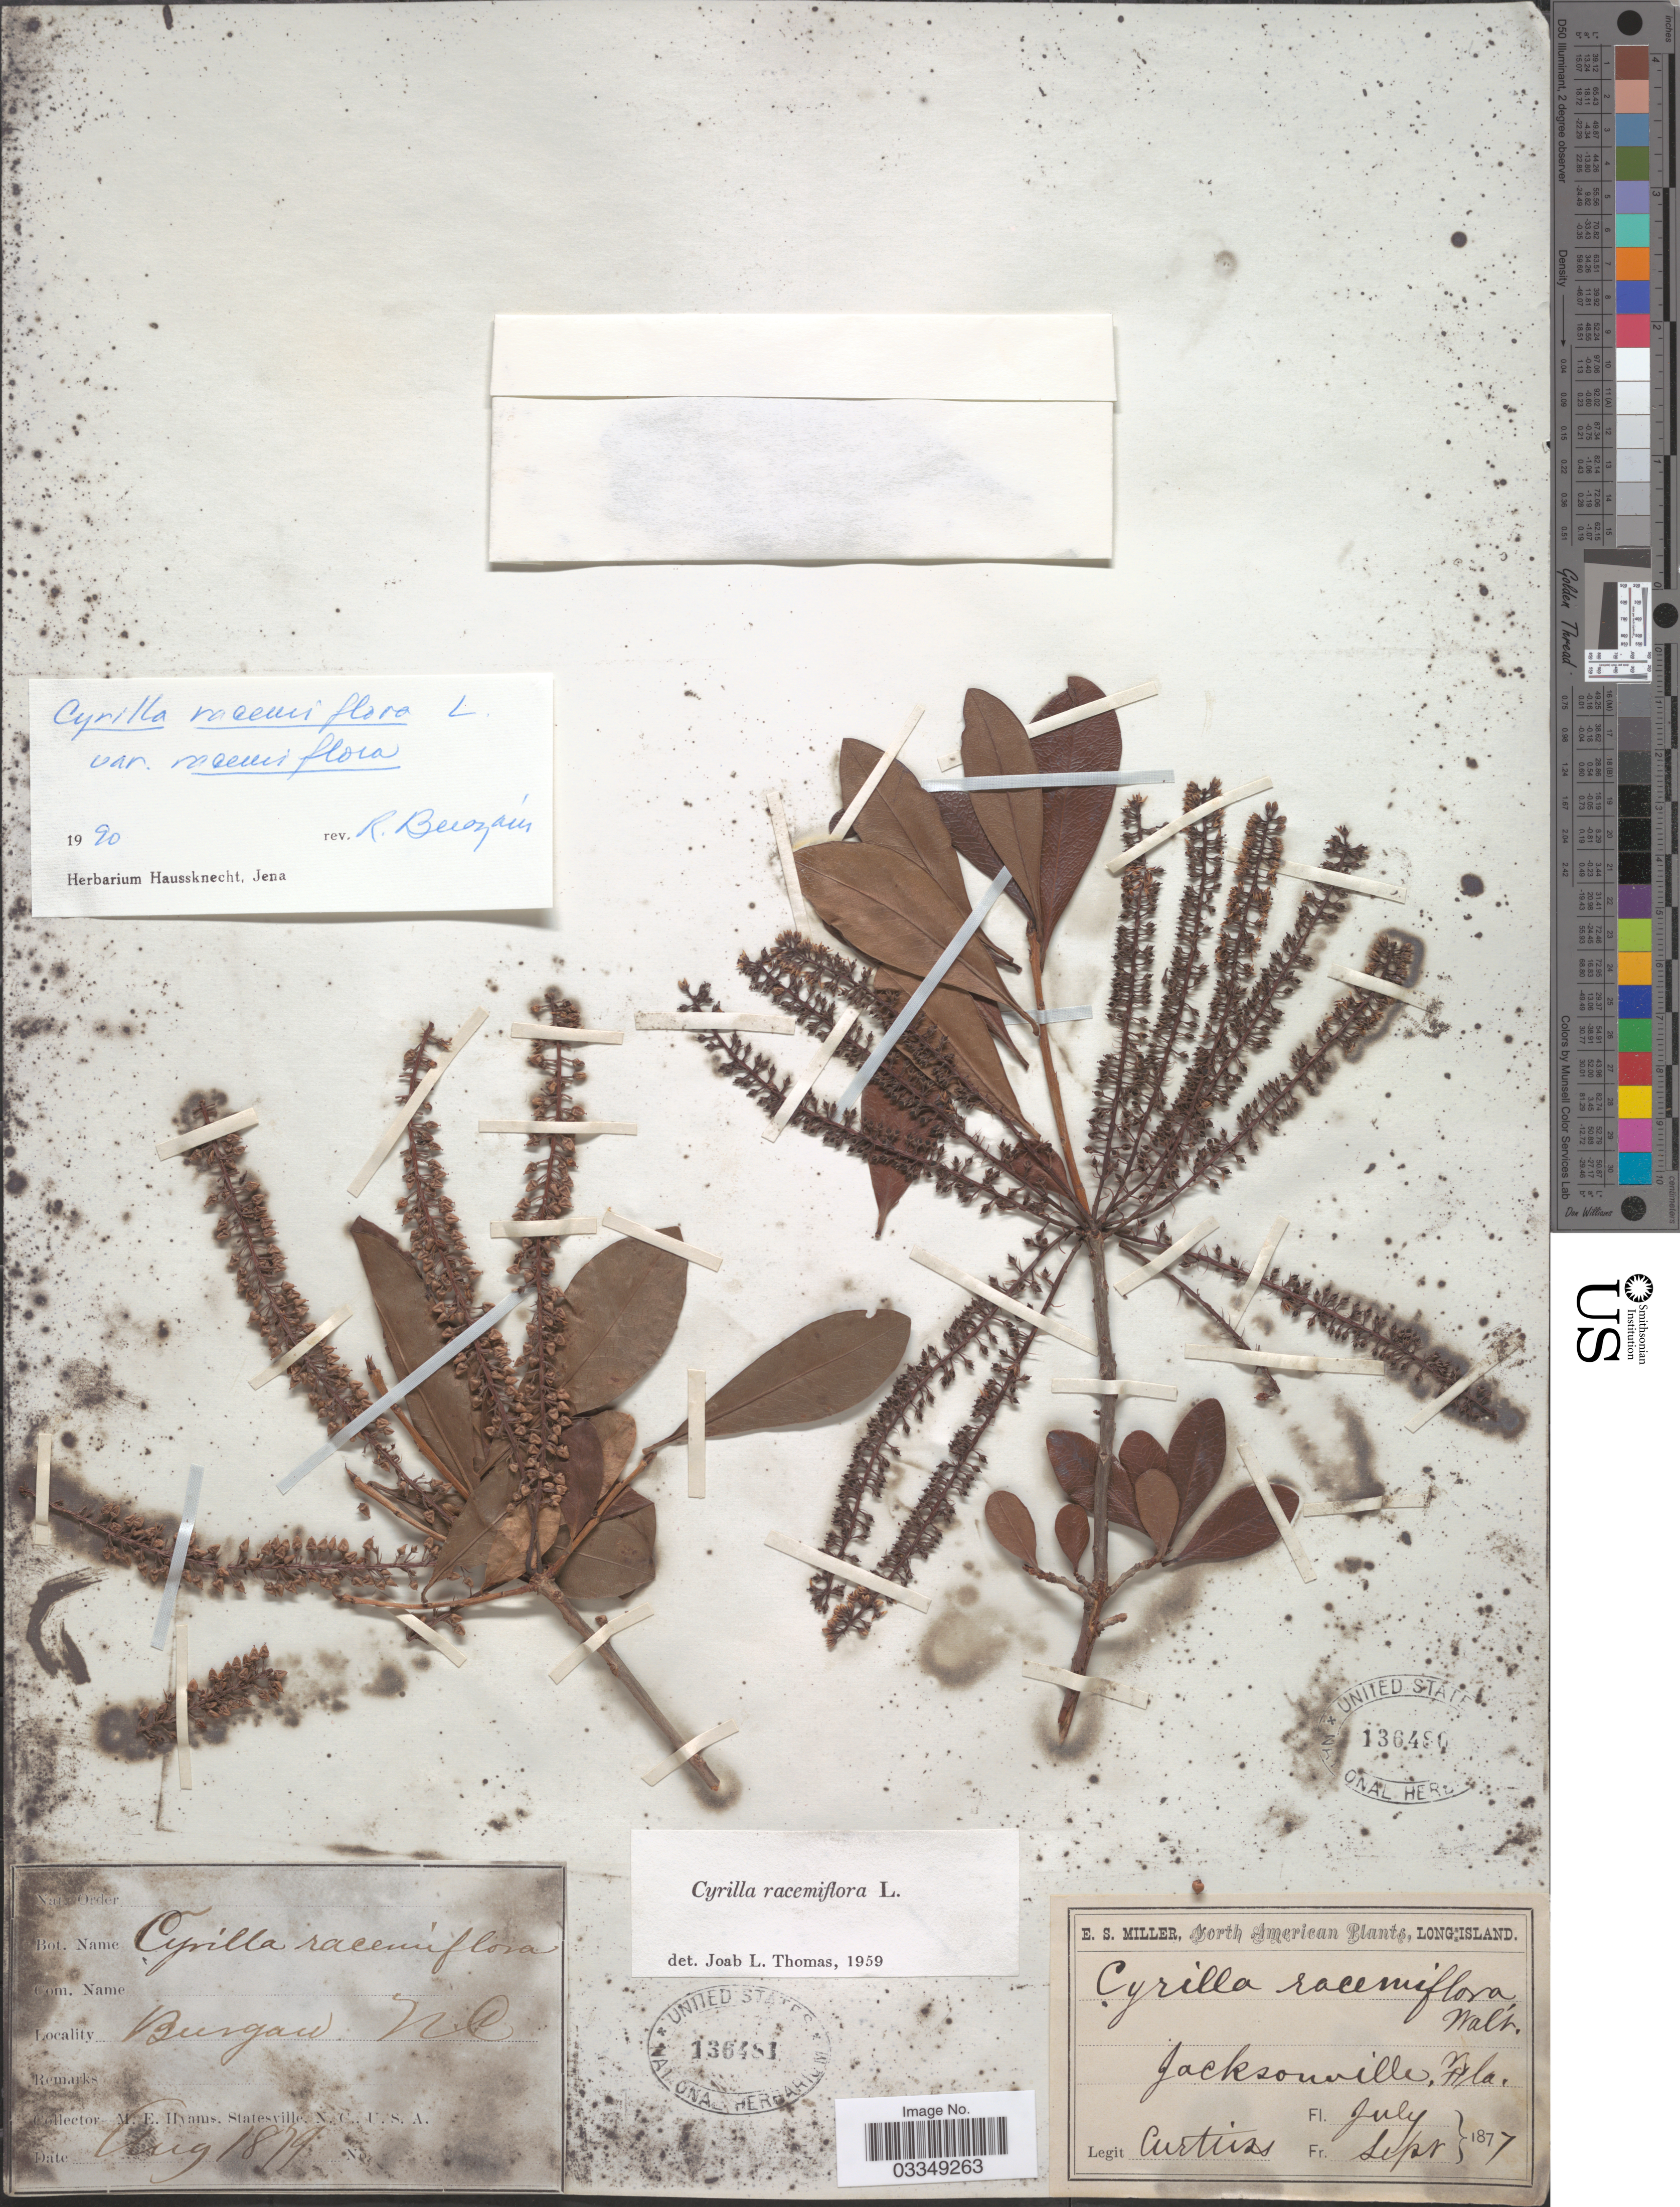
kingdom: Plantae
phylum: Tracheophyta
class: Magnoliopsida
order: Ericales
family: Cyrillaceae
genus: Cyrilla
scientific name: Cyrilla racemiflora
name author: L.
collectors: M. E. Hyams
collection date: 1879-08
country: United States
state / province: North Carolina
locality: Burgaw.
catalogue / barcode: US 136481-2